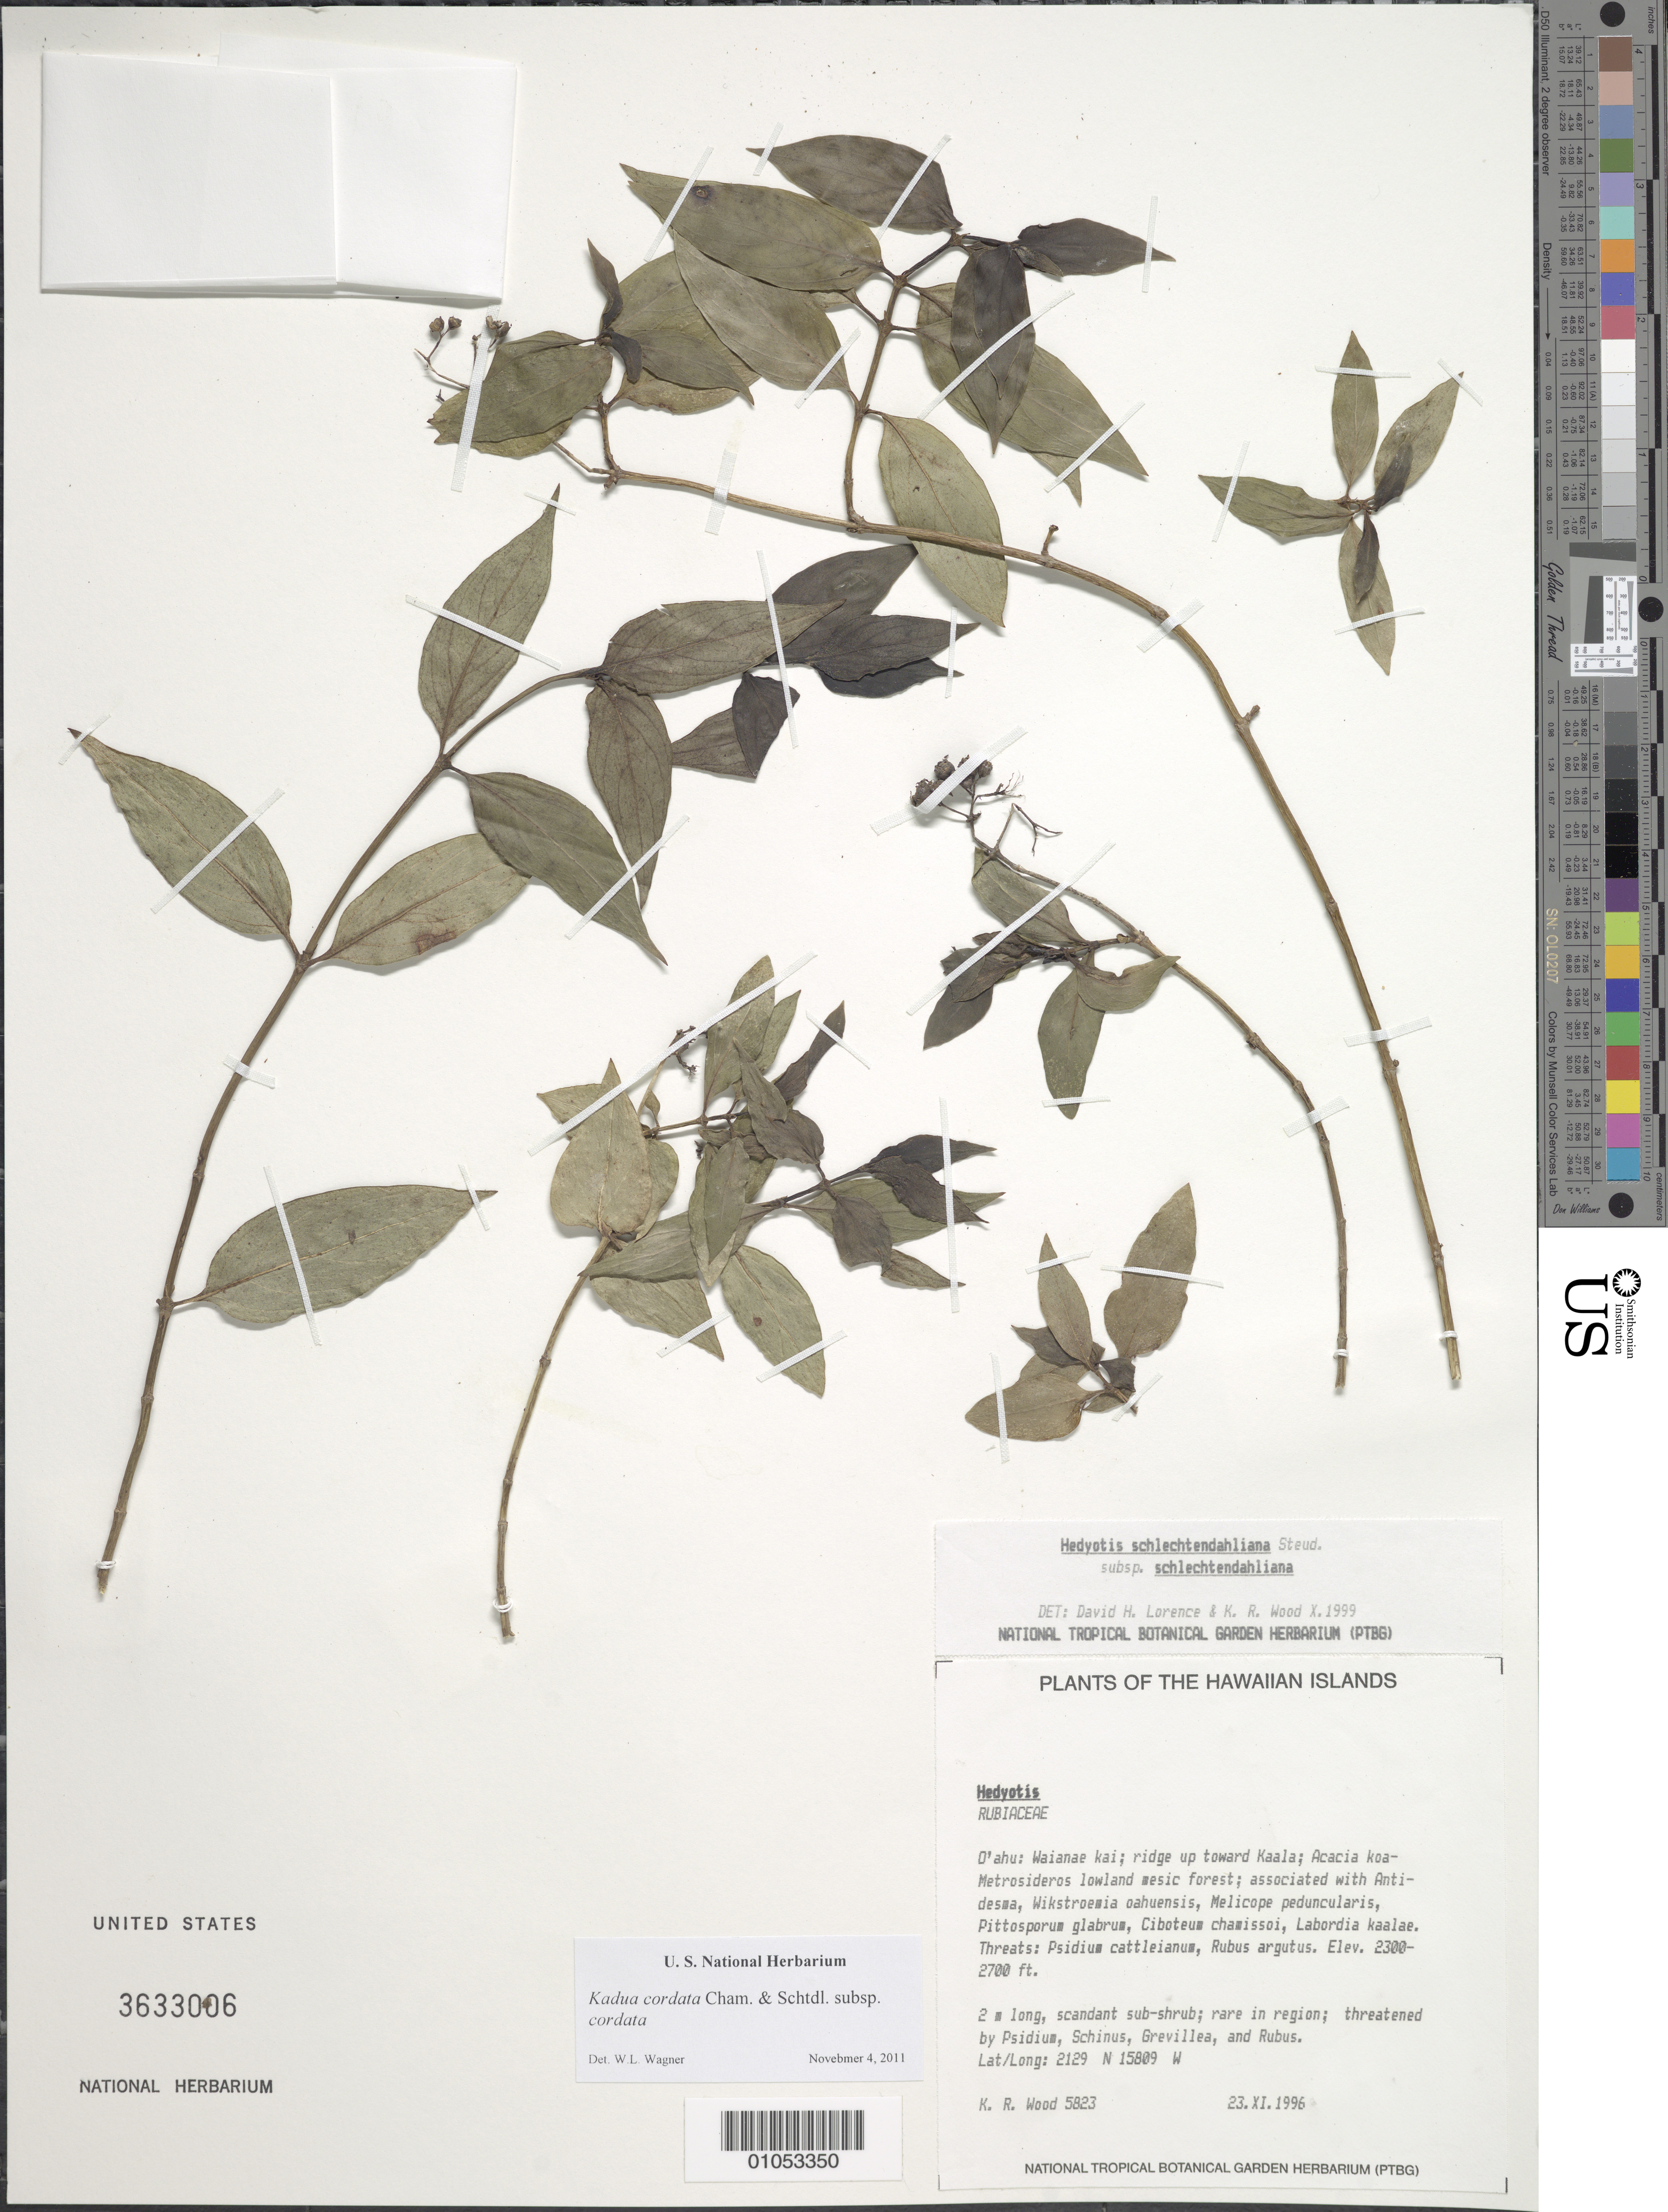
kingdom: Plantae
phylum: Tracheophyta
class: Magnoliopsida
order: Gentianales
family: Rubiaceae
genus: Kadua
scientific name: Kadua cordata subsp. cordata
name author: Cham. & Schltdl.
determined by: Wagner, W. L., (BOT), Smithsonian Institution - National Museum of Natural History (UNITED STATES)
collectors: K. R. Wood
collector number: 5823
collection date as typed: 23 Nov 1996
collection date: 1996-11-23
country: United States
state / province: Hawaii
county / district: Honolulu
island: Oahu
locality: Waianae Kai, ridge up toward Kaala.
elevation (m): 701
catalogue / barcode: US 3633006